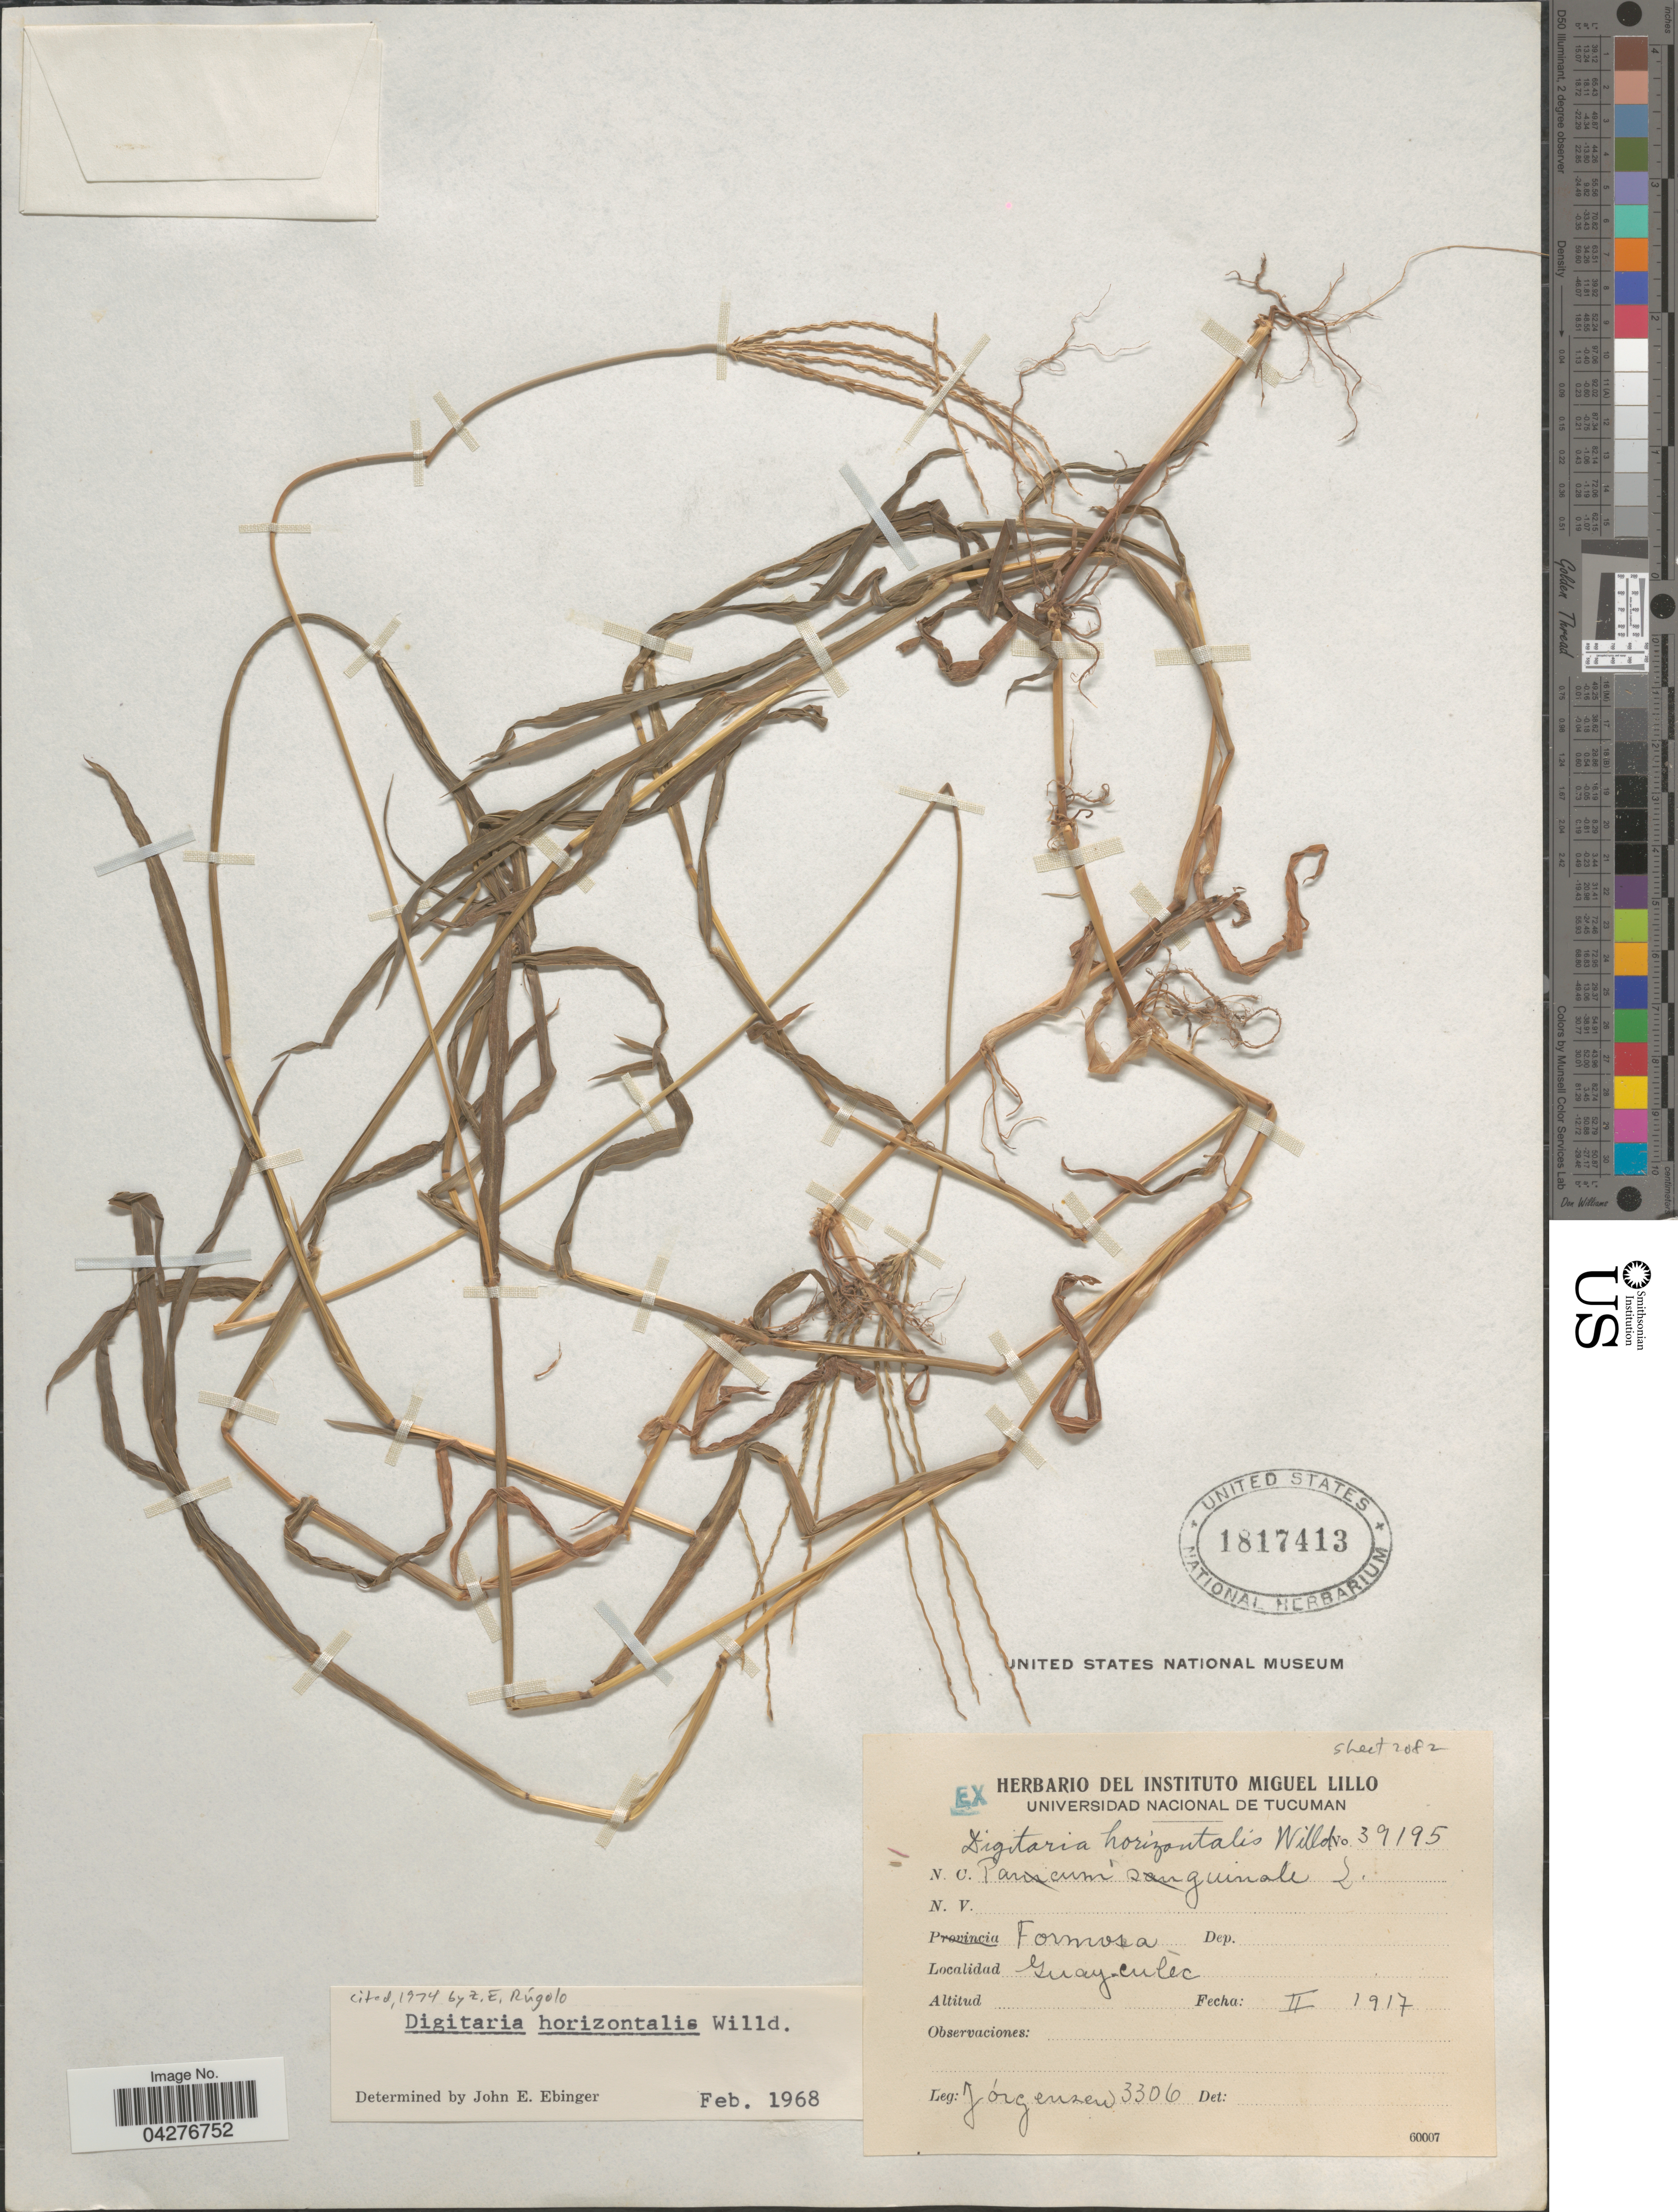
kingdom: Plantae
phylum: Tracheophyta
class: Liliopsida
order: Poales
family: Poaceae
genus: Digitaria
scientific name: Digitaria horizontalis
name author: Willd.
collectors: Jorgensen, --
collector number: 3306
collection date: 1917-02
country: Argentina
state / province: Formosa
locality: Guayculec.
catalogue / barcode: US 1817413